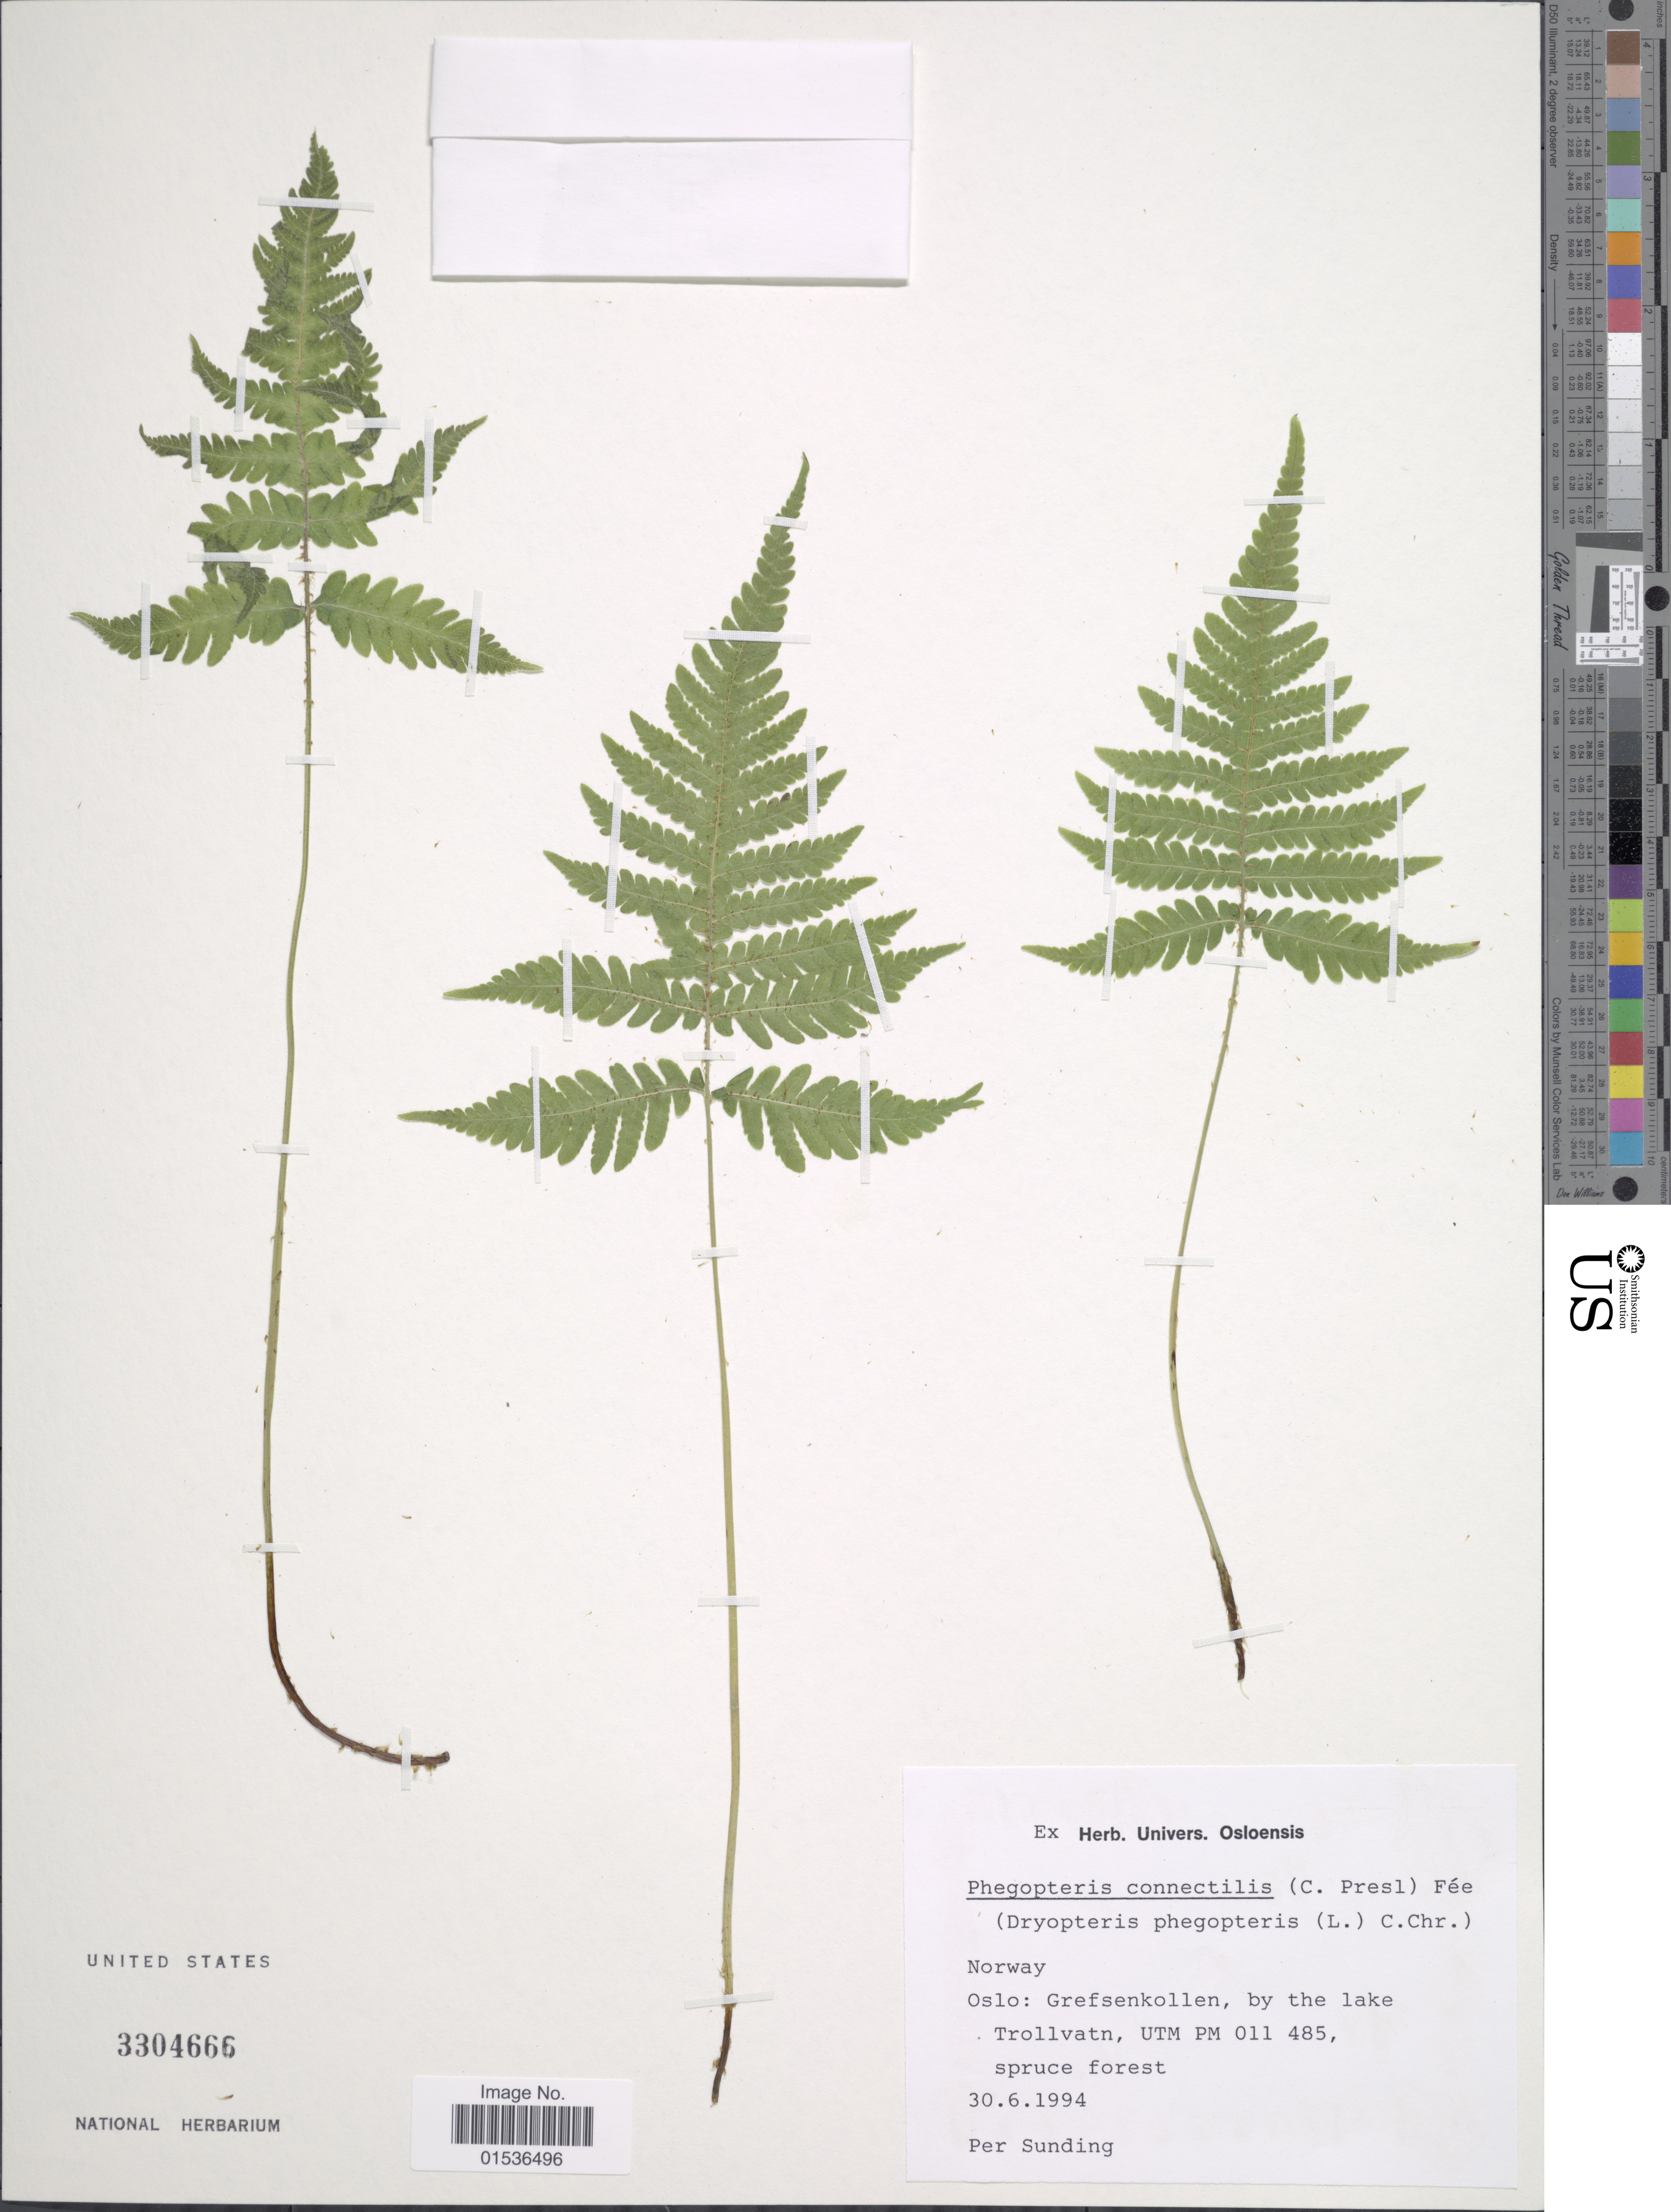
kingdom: Plantae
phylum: Tracheophyta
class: Polypodiopsida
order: Polypodiales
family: Thelypteridaceae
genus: Phegopteris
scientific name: Phegopteris connectilis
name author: (Michx.) Watt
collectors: P. O. Sunding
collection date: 1994-06-30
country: Norway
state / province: Oslo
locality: Norway, Oslo: Grefsenkollen, by the laje Trollvatn, UTM PM 011 485.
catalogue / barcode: US 3304666